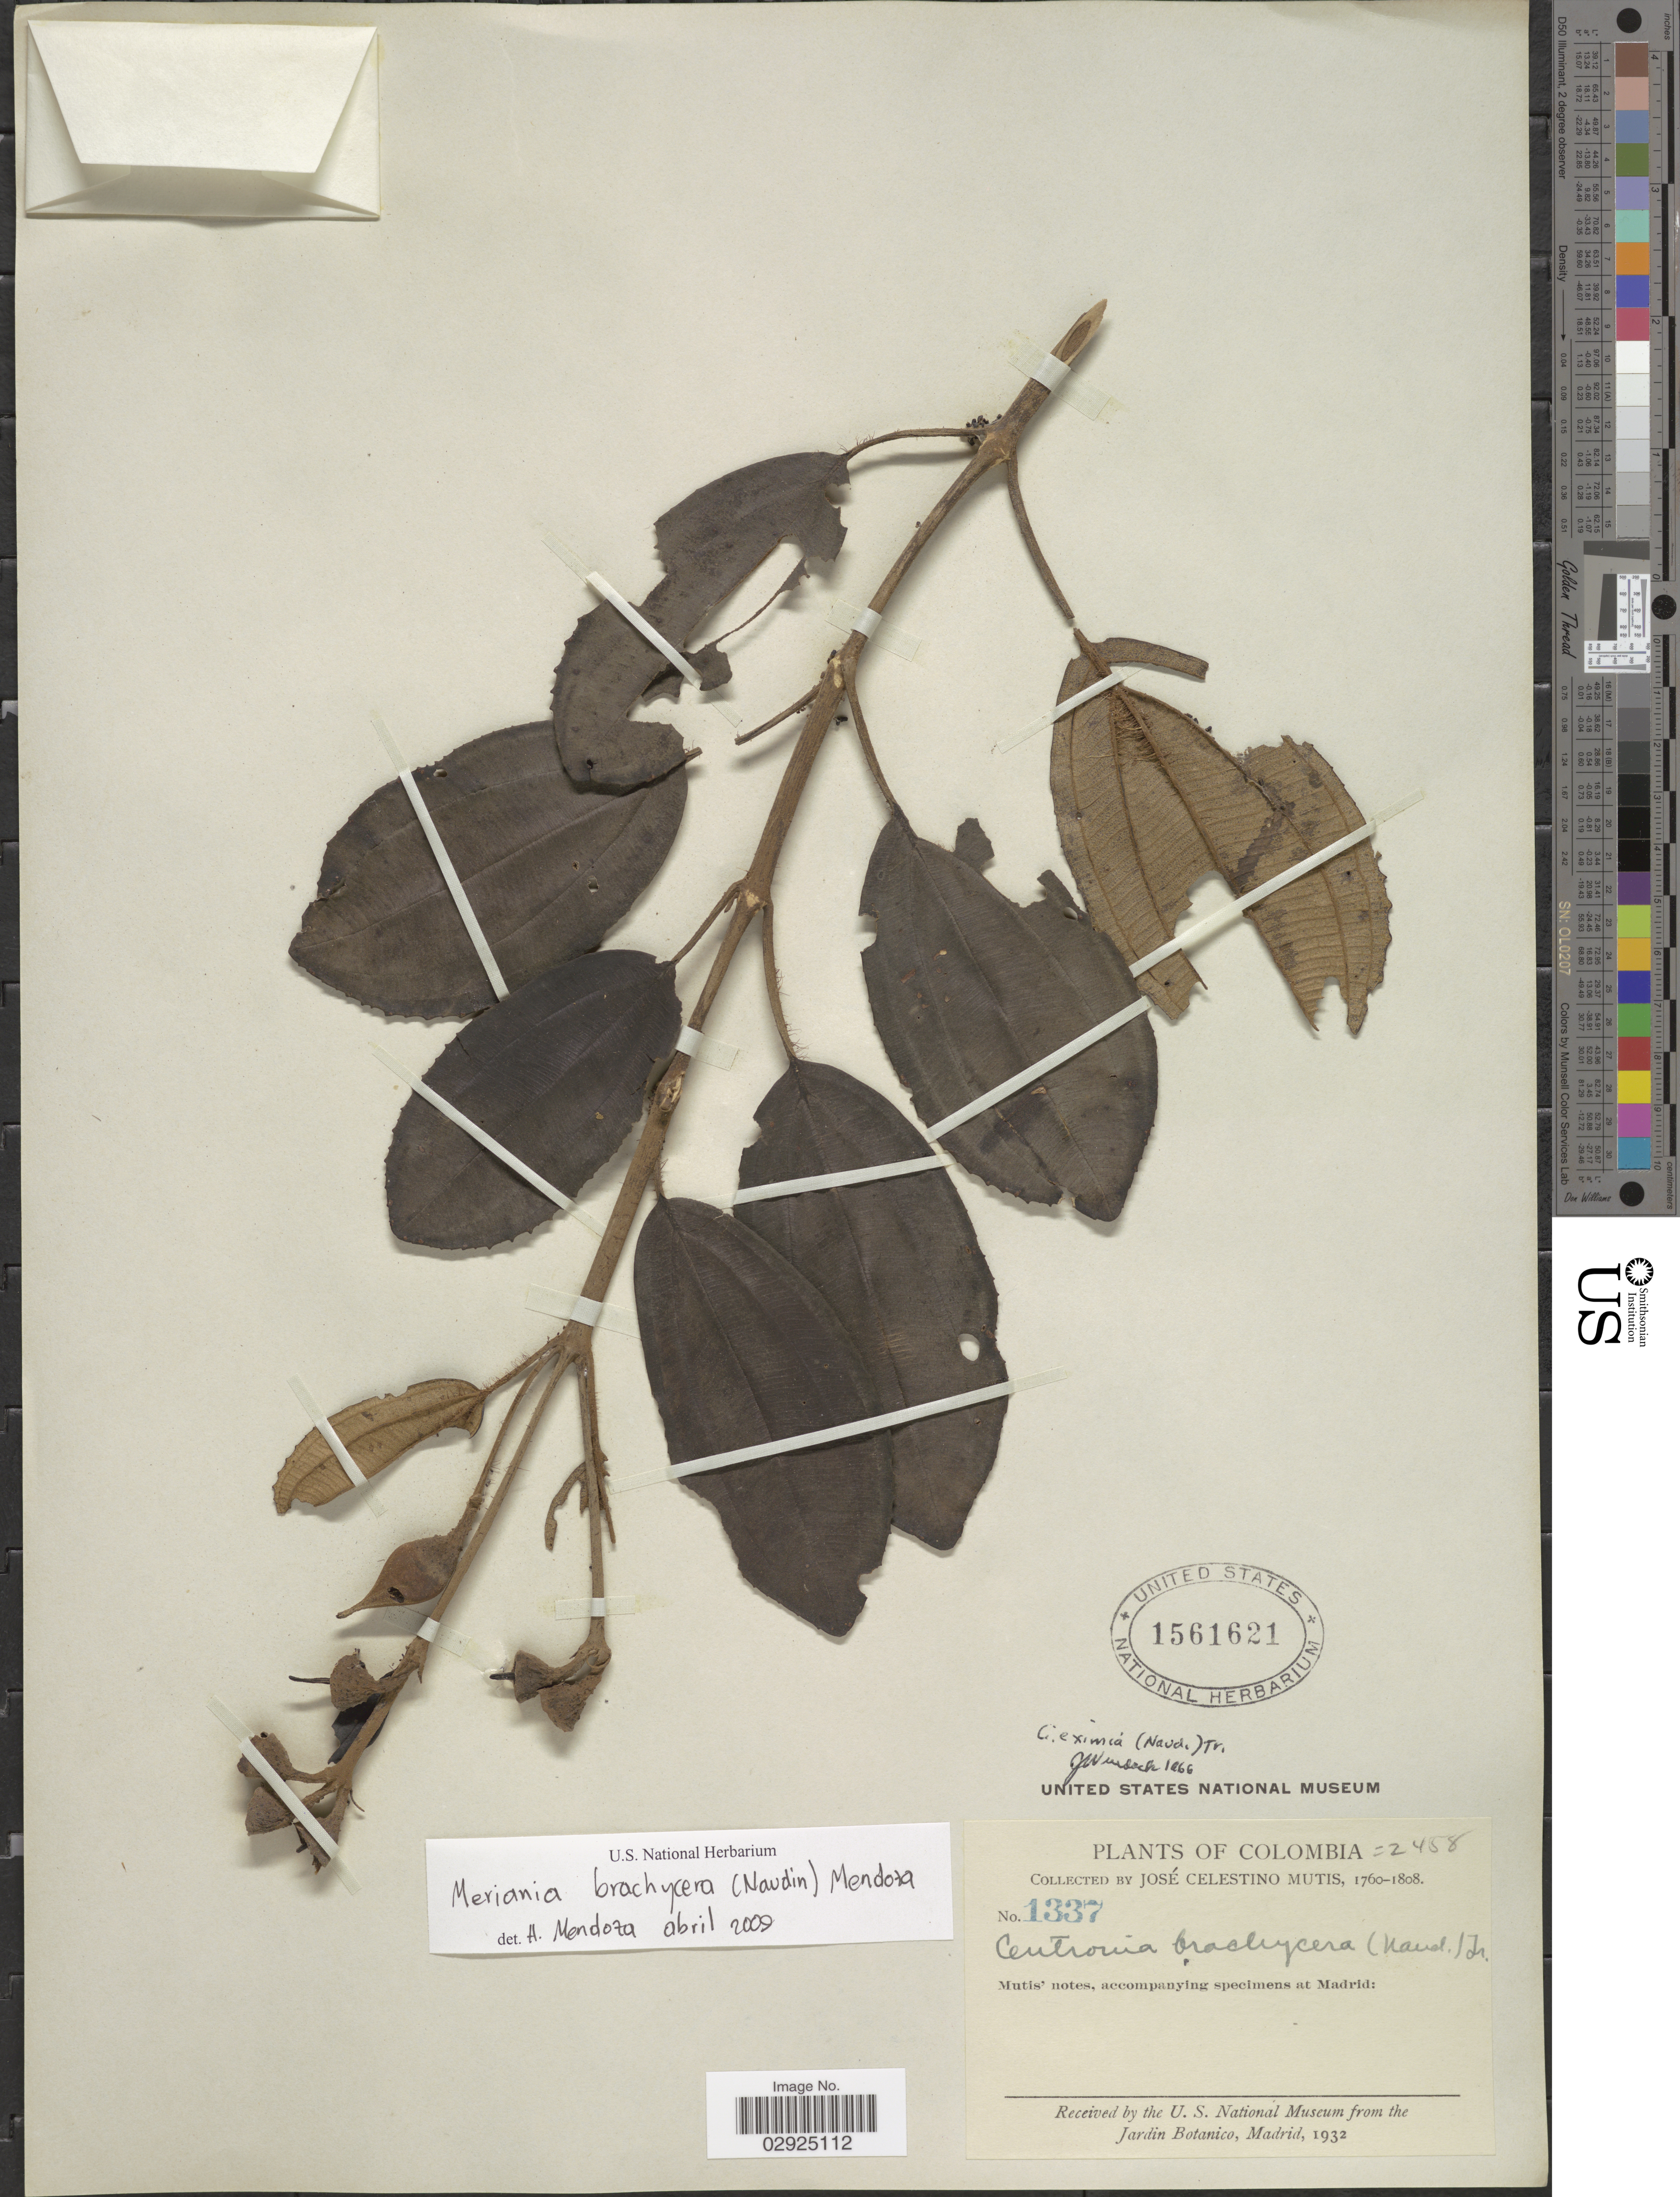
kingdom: Plantae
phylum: Tracheophyta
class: Magnoliopsida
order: Myrtales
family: Melastomataceae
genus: Meriania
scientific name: Meriania brachycera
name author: (Naudin) Humberto Mend. & Fern. Alonso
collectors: J. C. B. Mutis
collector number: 1337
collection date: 1760/1808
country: Colombia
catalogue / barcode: US 1561621